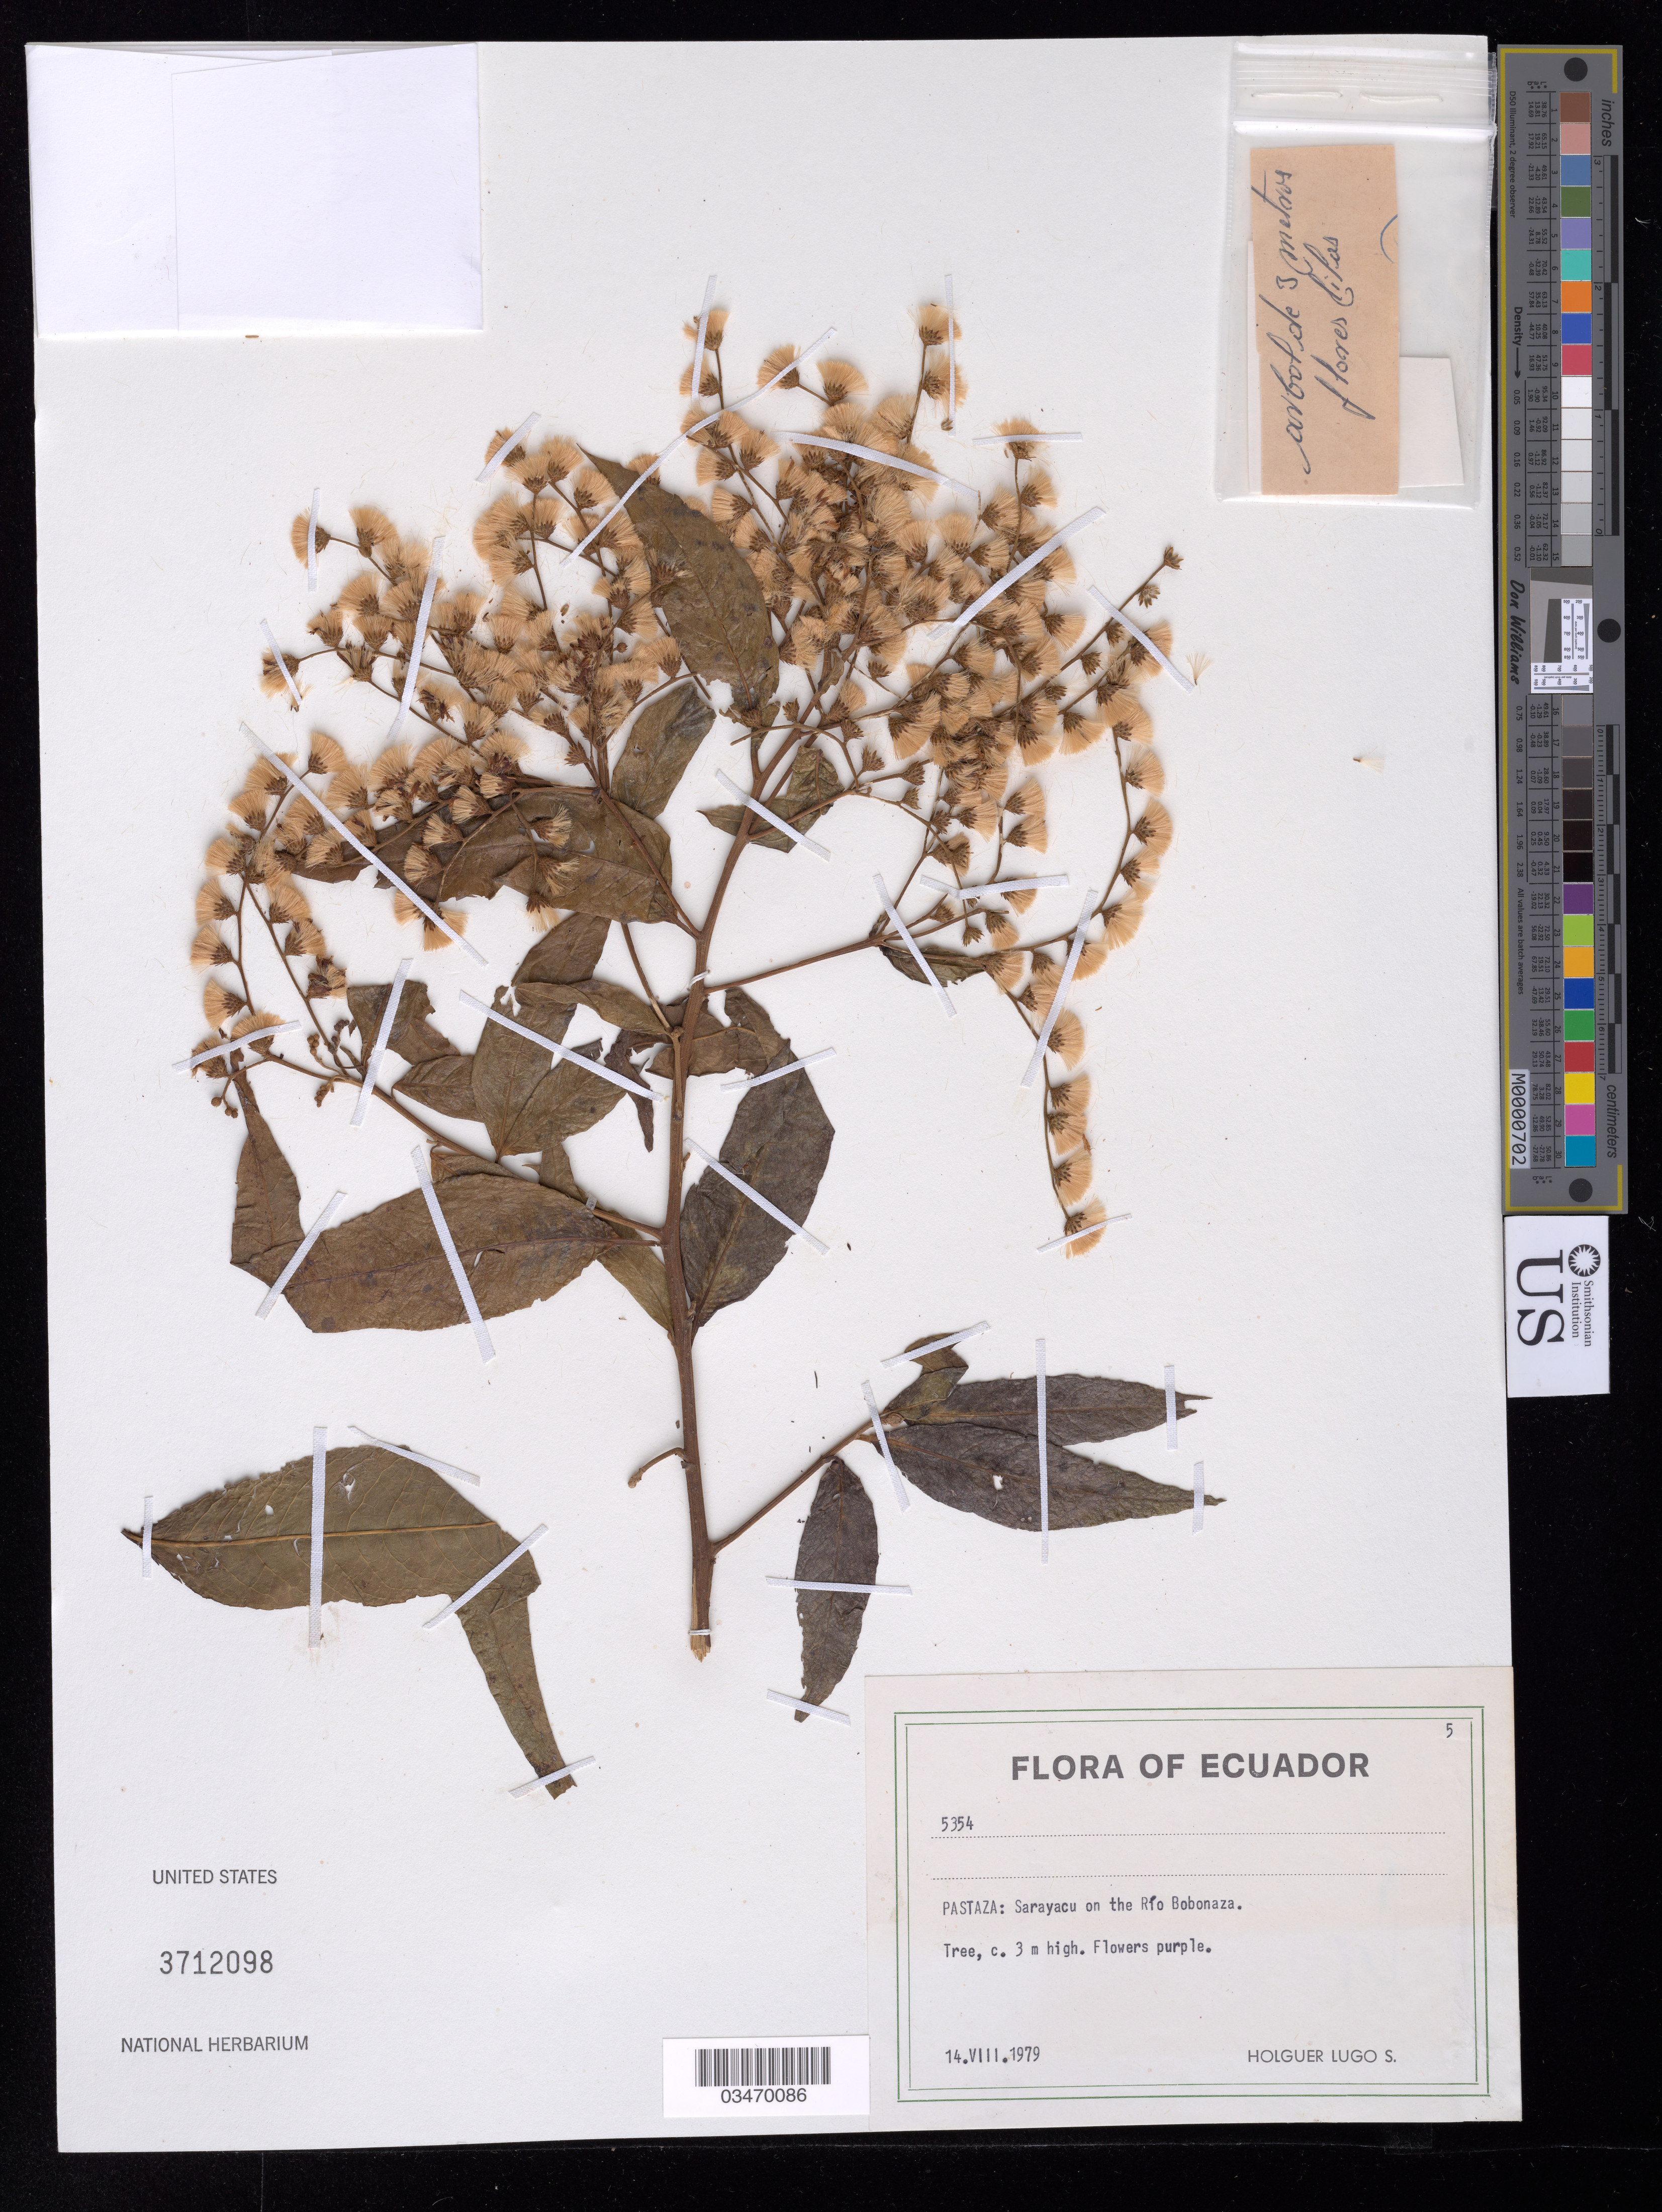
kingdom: Plantae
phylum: Tracheophyta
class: Magnoliopsida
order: Asterales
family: Asteraceae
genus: Vernonanthura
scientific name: Vernonanthura patens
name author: (Kunth) H. Rob.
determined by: Renon, Polla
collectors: H. Lugo S.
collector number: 5354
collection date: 1979-08-14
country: Ecuador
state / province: Pastaza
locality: Sarayacu on the Río Bobonaza.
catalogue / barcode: US 3712098